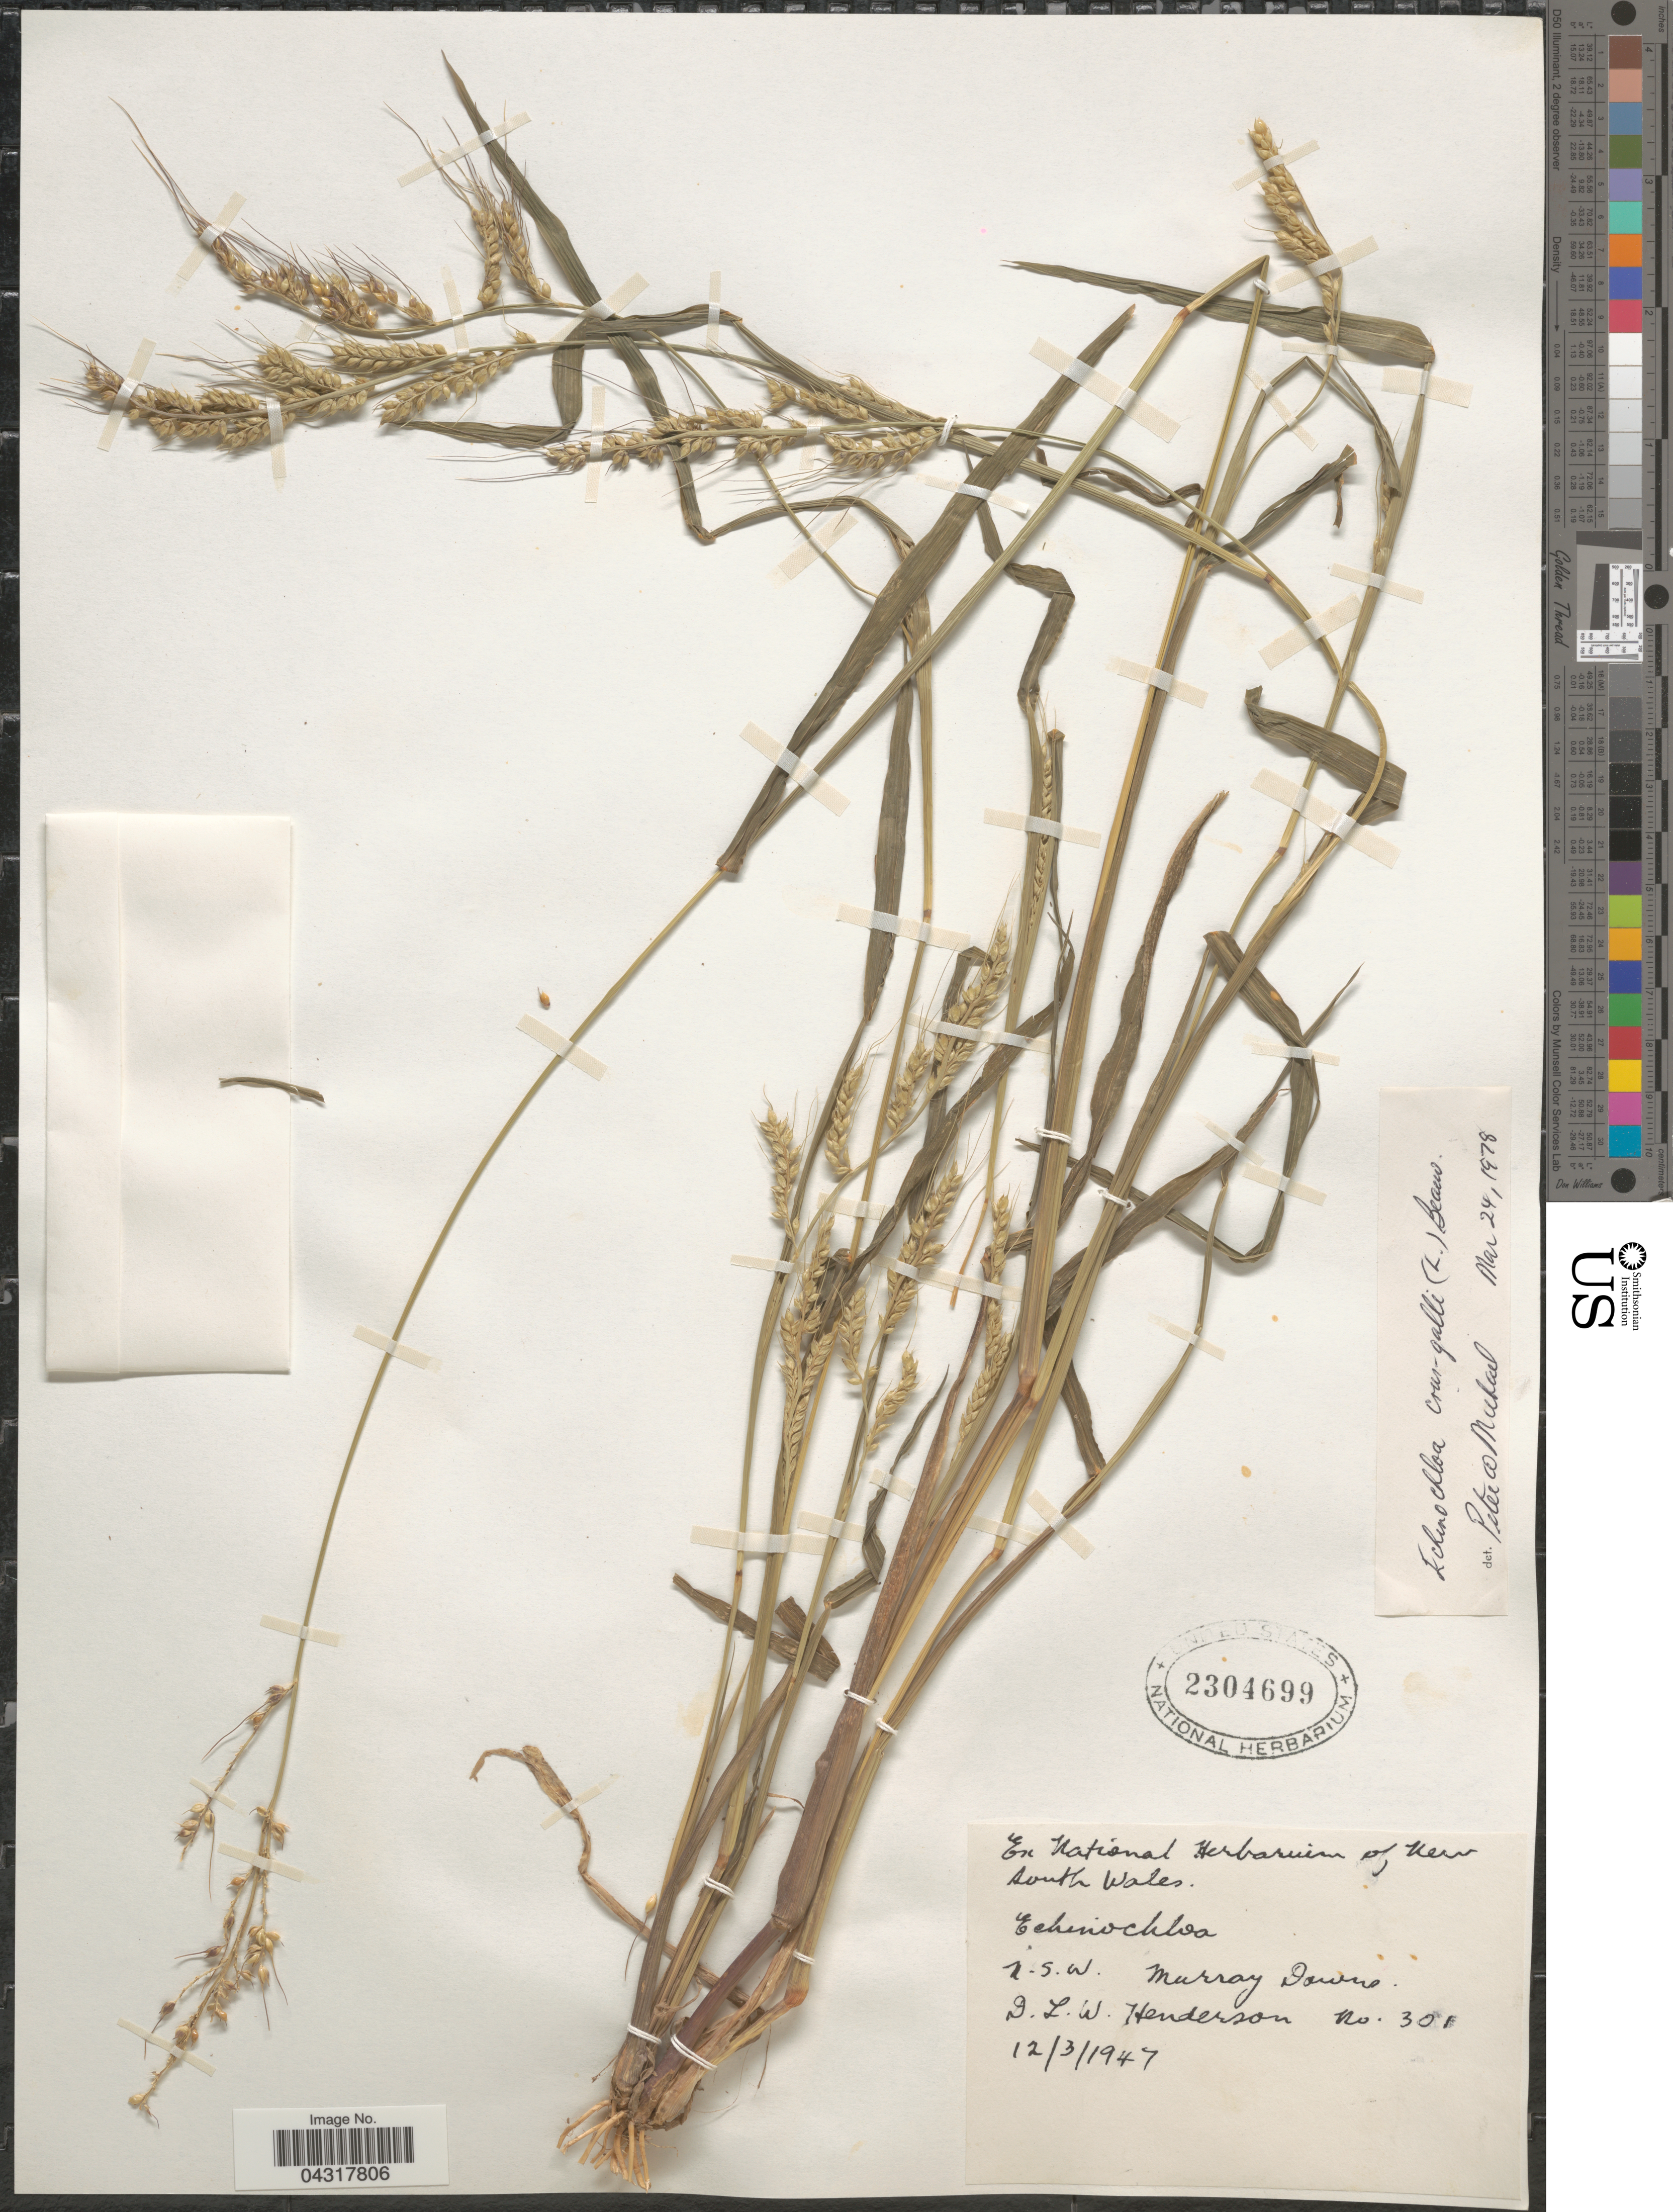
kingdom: Plantae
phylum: Tracheophyta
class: Liliopsida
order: Poales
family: Poaceae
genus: Echinochloa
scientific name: Echinochloa crus-galli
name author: (L.) P. Beauv.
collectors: D. Henderson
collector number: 301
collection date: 1947-03-12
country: Australia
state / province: New South Wales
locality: Murray Downs.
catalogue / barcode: US 2304699